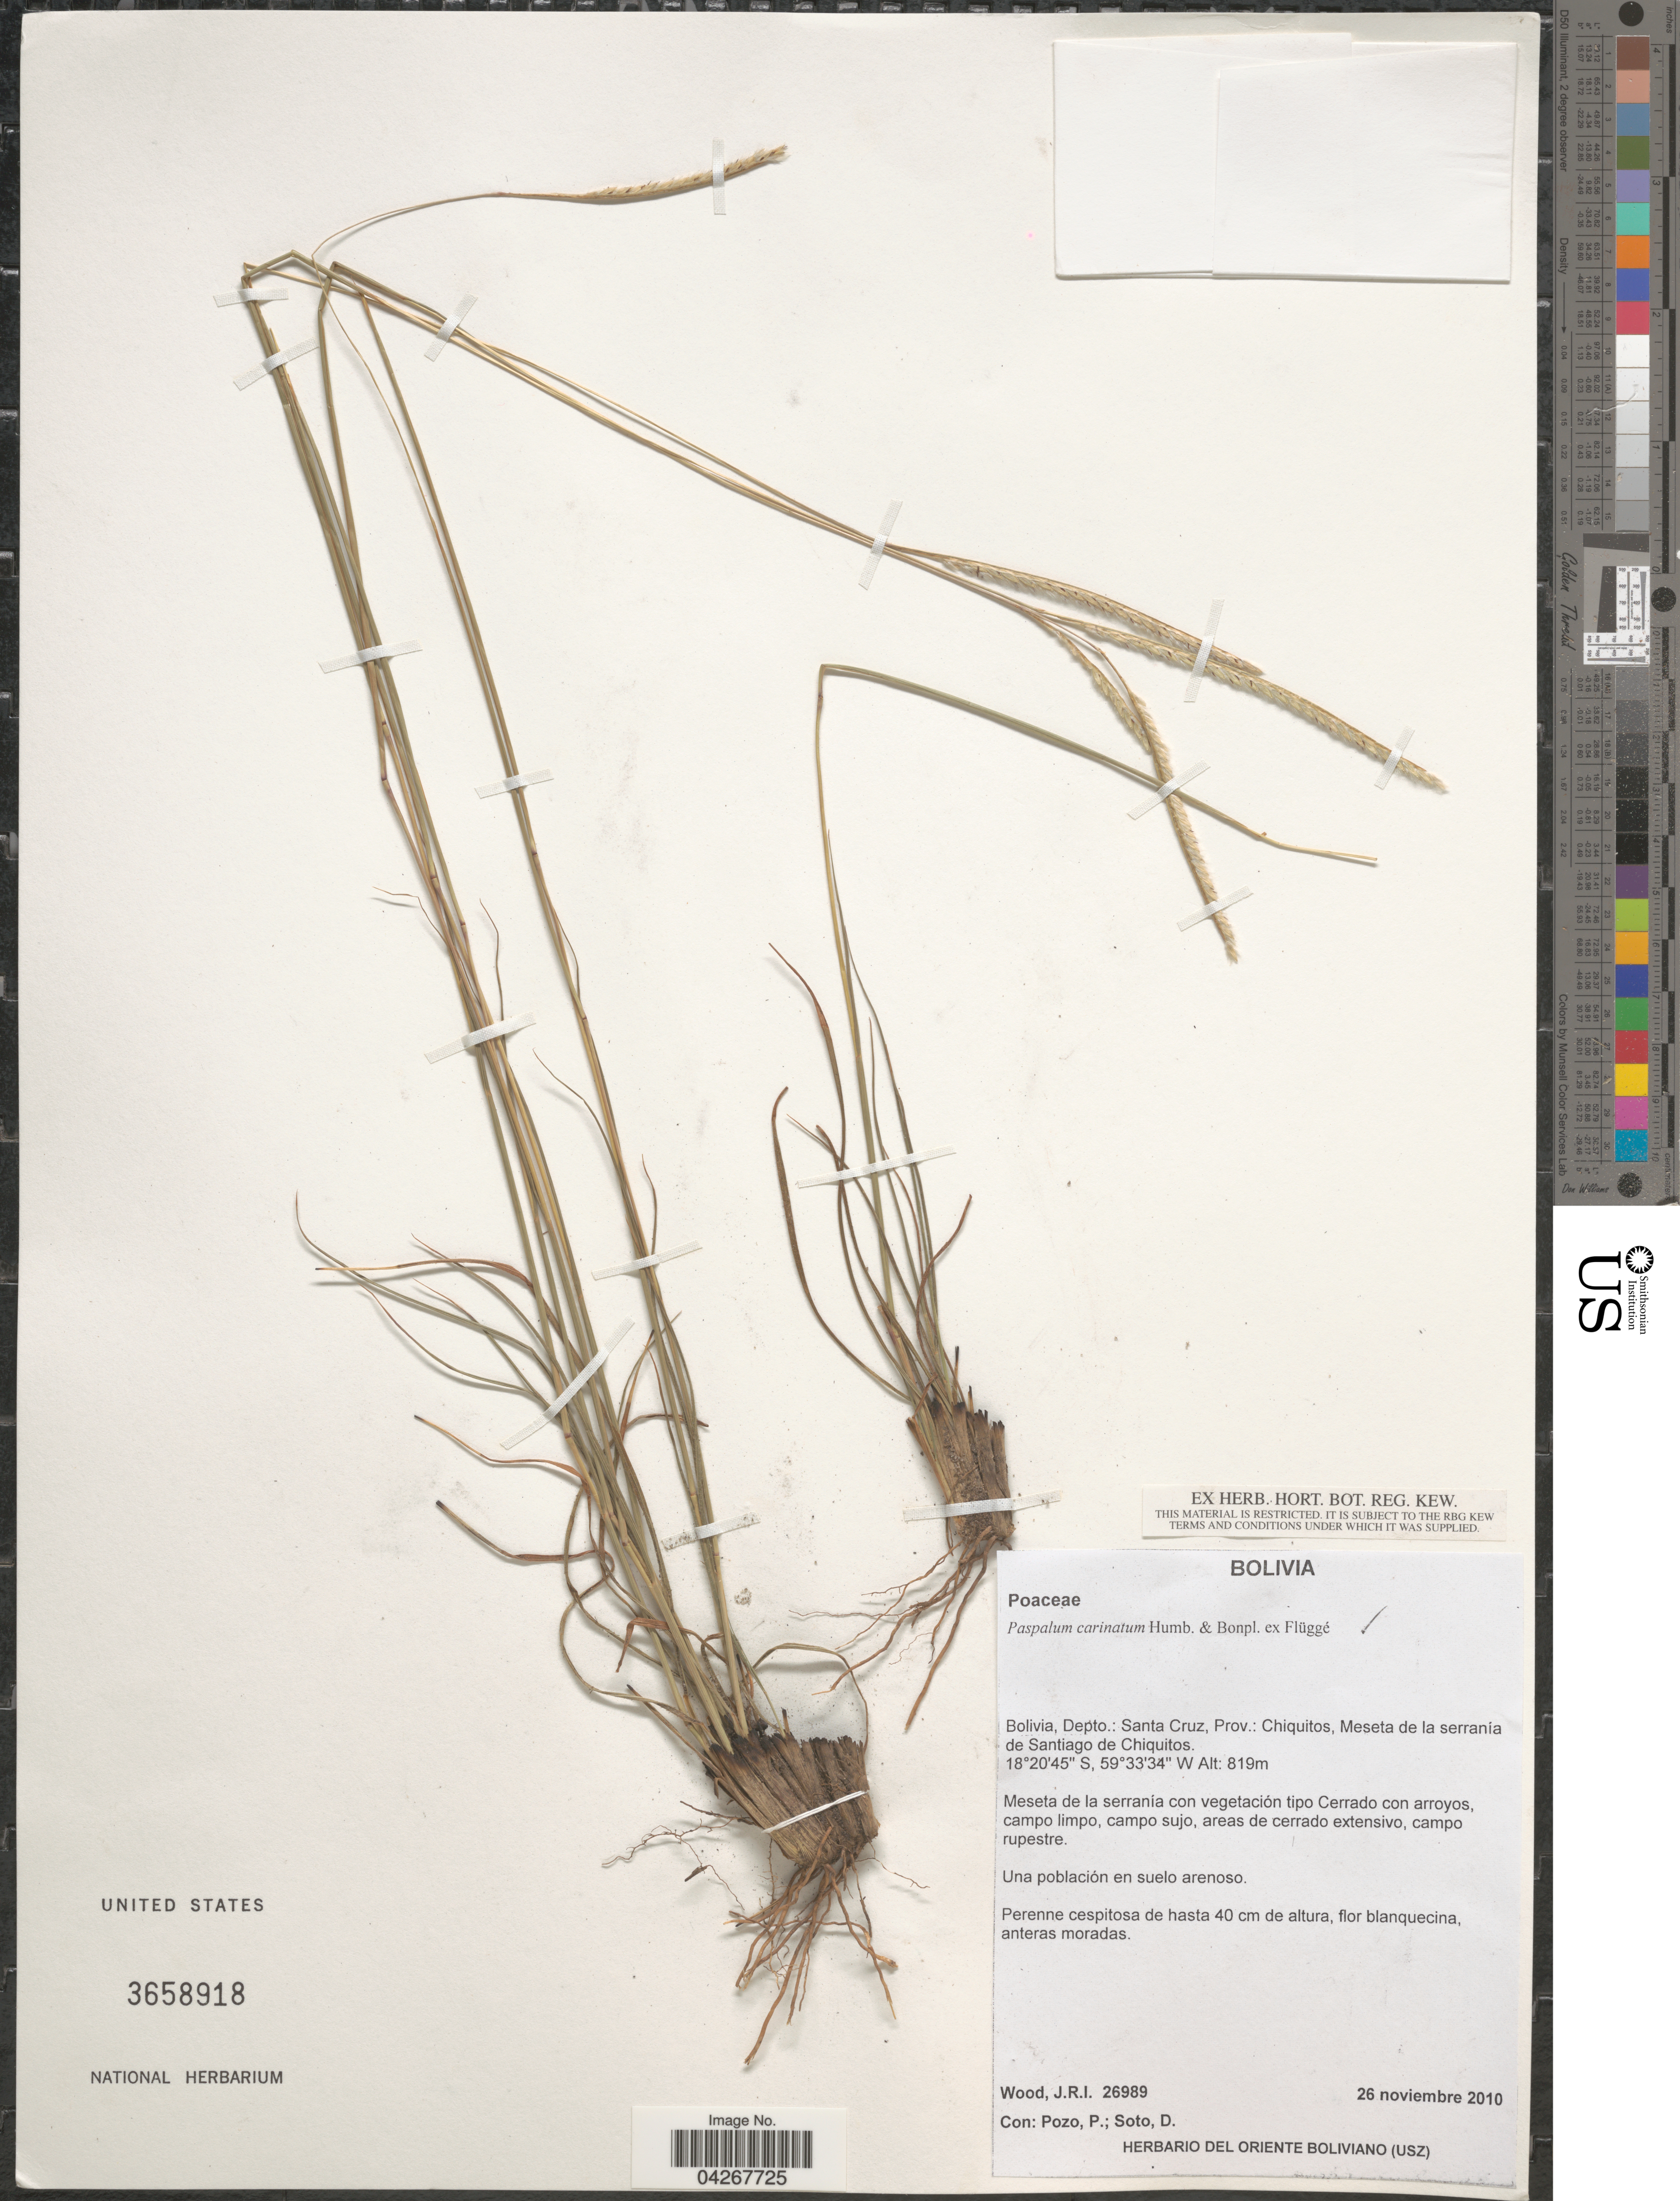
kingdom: Plantae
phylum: Tracheophyta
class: Liliopsida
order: Poales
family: Poaceae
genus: Paspalum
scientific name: Paspalum carinatum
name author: Humb. & Bonpl. ex Flüggé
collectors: J. R. I. Wood, P. Pozo & D. Soto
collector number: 26989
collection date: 2010-11-26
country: Bolivia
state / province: Santa Cruz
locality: Depto.: Santa Cruz, Prov.: Chiquitos, Meseta de la serrania de Santiago de Chiquitos.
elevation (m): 819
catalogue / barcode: US 3658918